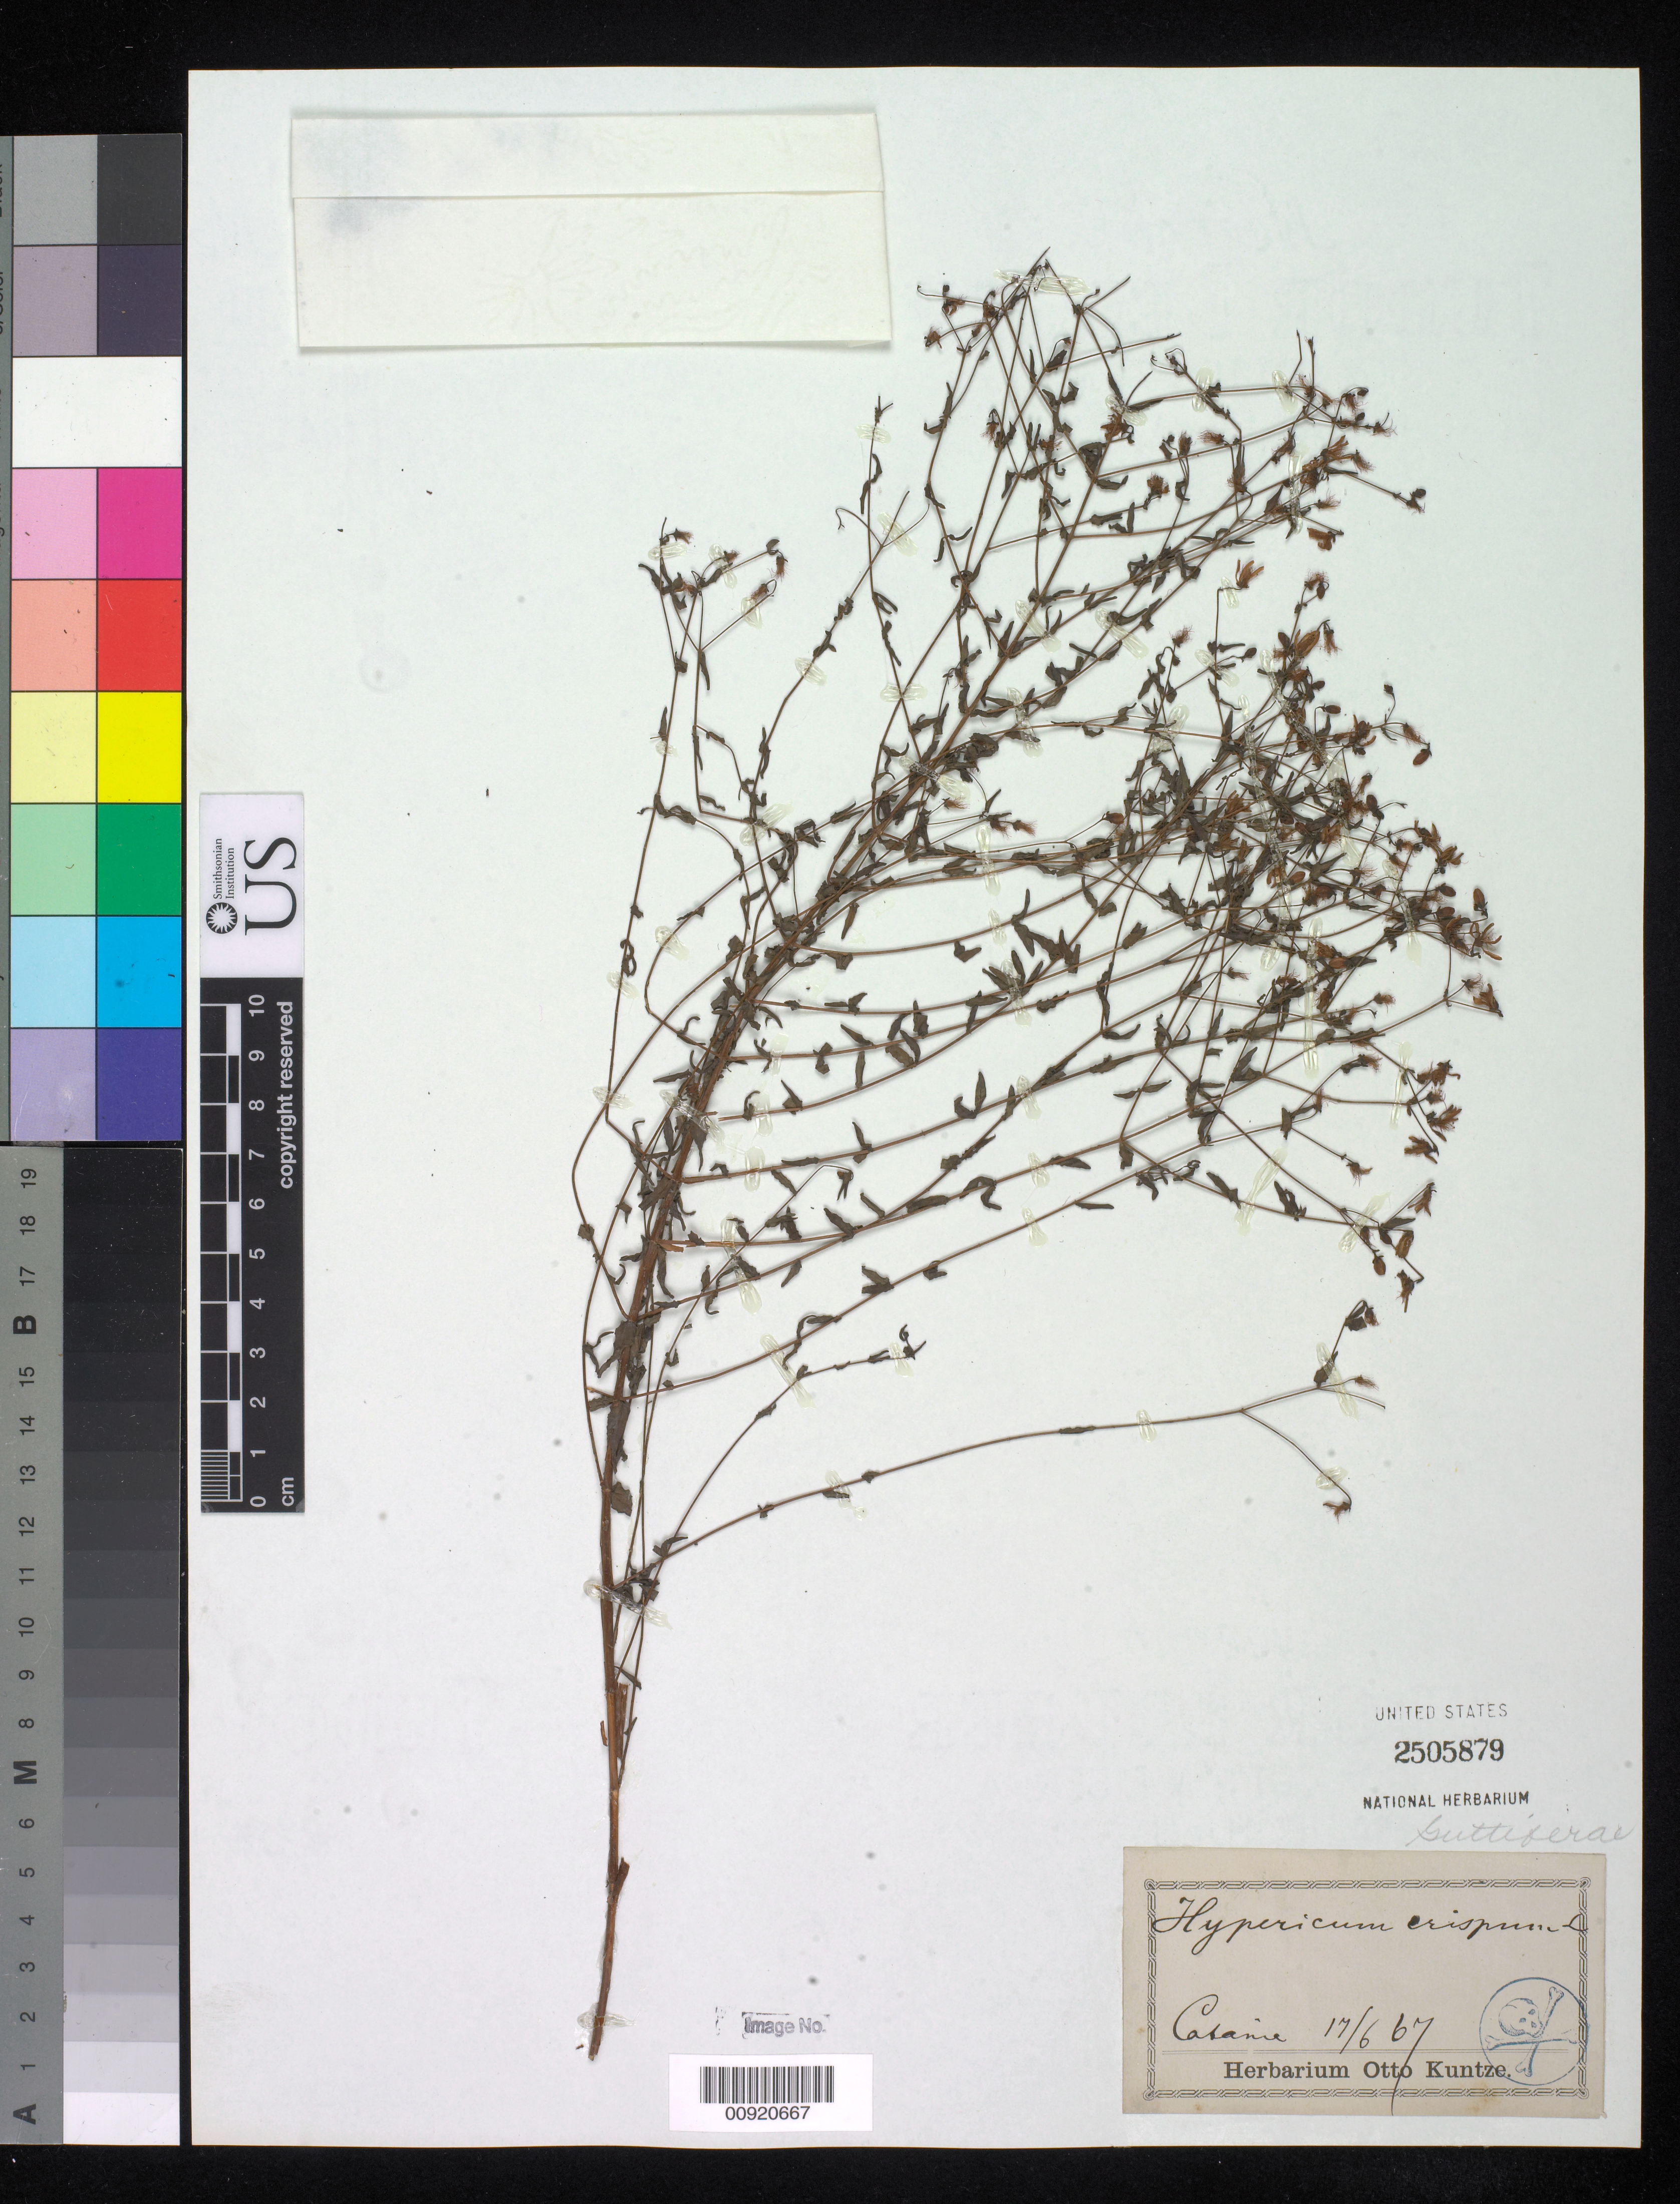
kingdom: Plantae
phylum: Tracheophyta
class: Magnoliopsida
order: Malpighiales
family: Hypericaceae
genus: Hypericum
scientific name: Hypericum crispum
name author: L.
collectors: Caranie, --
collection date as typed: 17 Jun 1867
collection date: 1867-06-17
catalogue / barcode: US 2505879